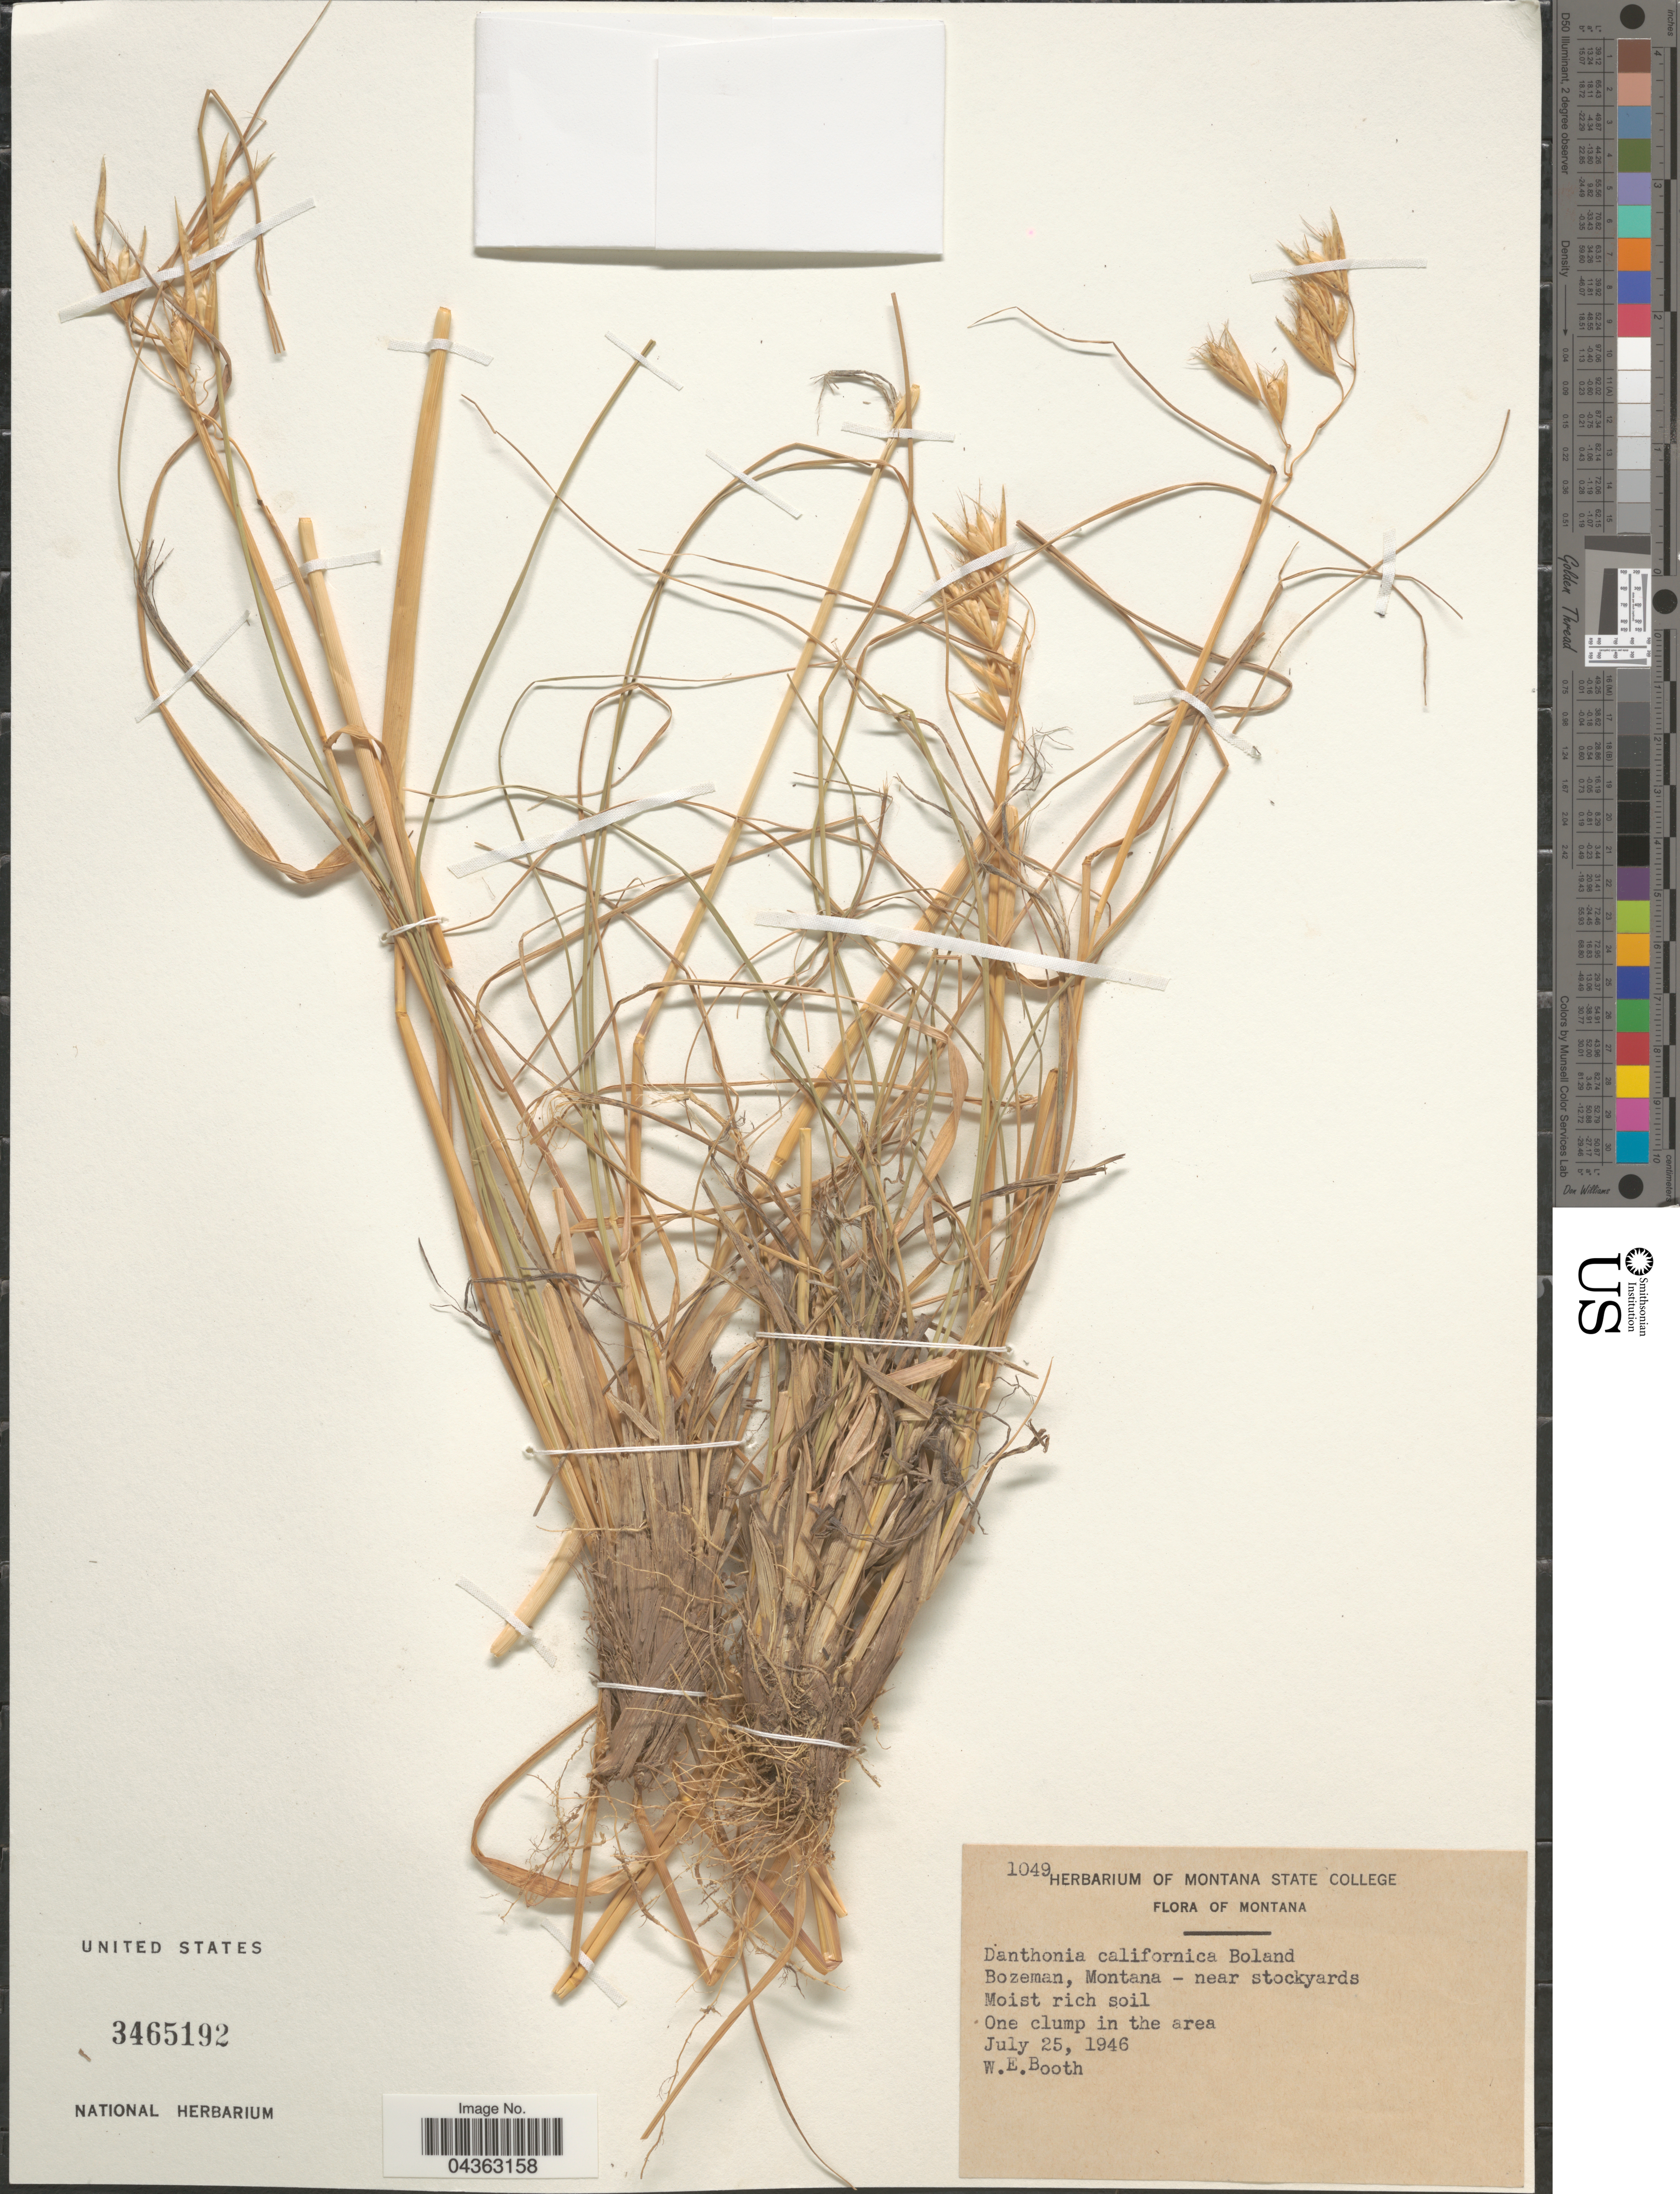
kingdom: Plantae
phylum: Tracheophyta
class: Liliopsida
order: Poales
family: Poaceae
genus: Danthonia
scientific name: Danthonia californica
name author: Bol.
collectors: W. Booth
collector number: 1049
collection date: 1946-07-25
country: United States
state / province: Montana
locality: Bozeman - near stockyards. Moist rich soil. One clump in the area.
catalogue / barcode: US 3465192